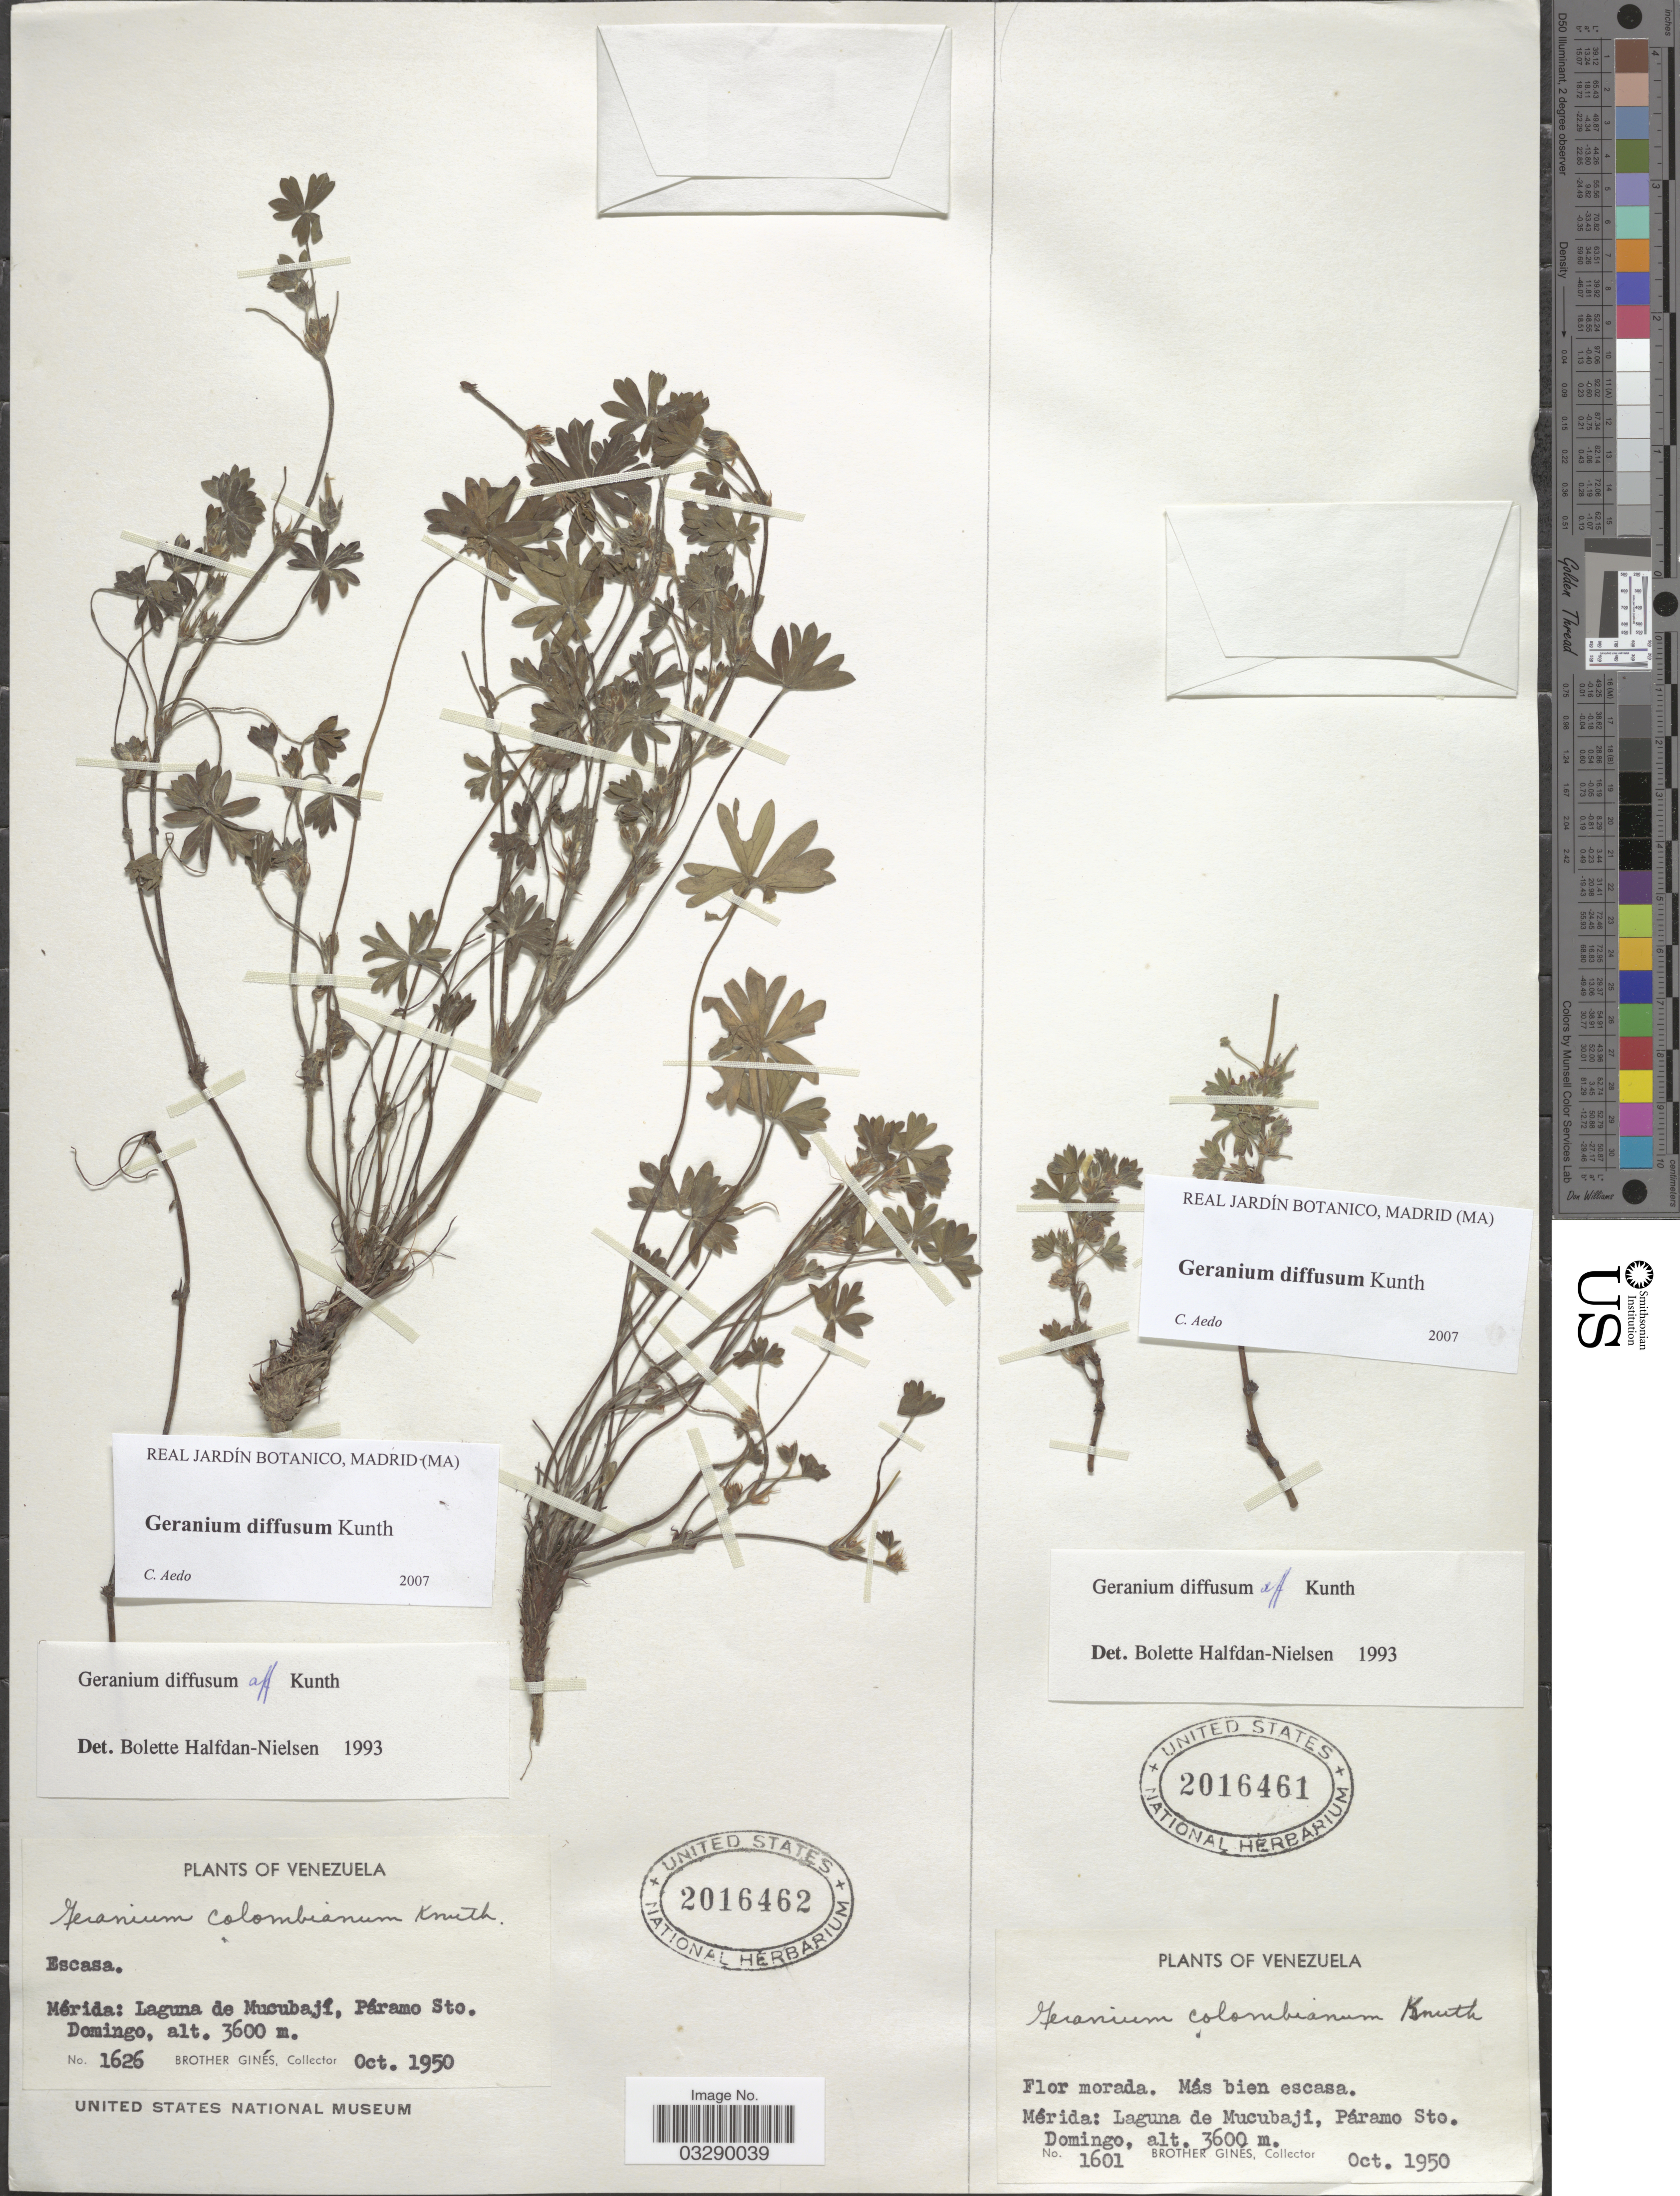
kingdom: Plantae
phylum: Tracheophyta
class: Magnoliopsida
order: Geraniales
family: Geraniaceae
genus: Geranium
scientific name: Geranium diffusum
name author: Kunth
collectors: Bro. Gines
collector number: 1626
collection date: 1950-10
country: Venezuela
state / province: Mérida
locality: Laguna de Mucubají. Páramo Sto. Domingo.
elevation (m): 3600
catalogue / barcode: US 2016462